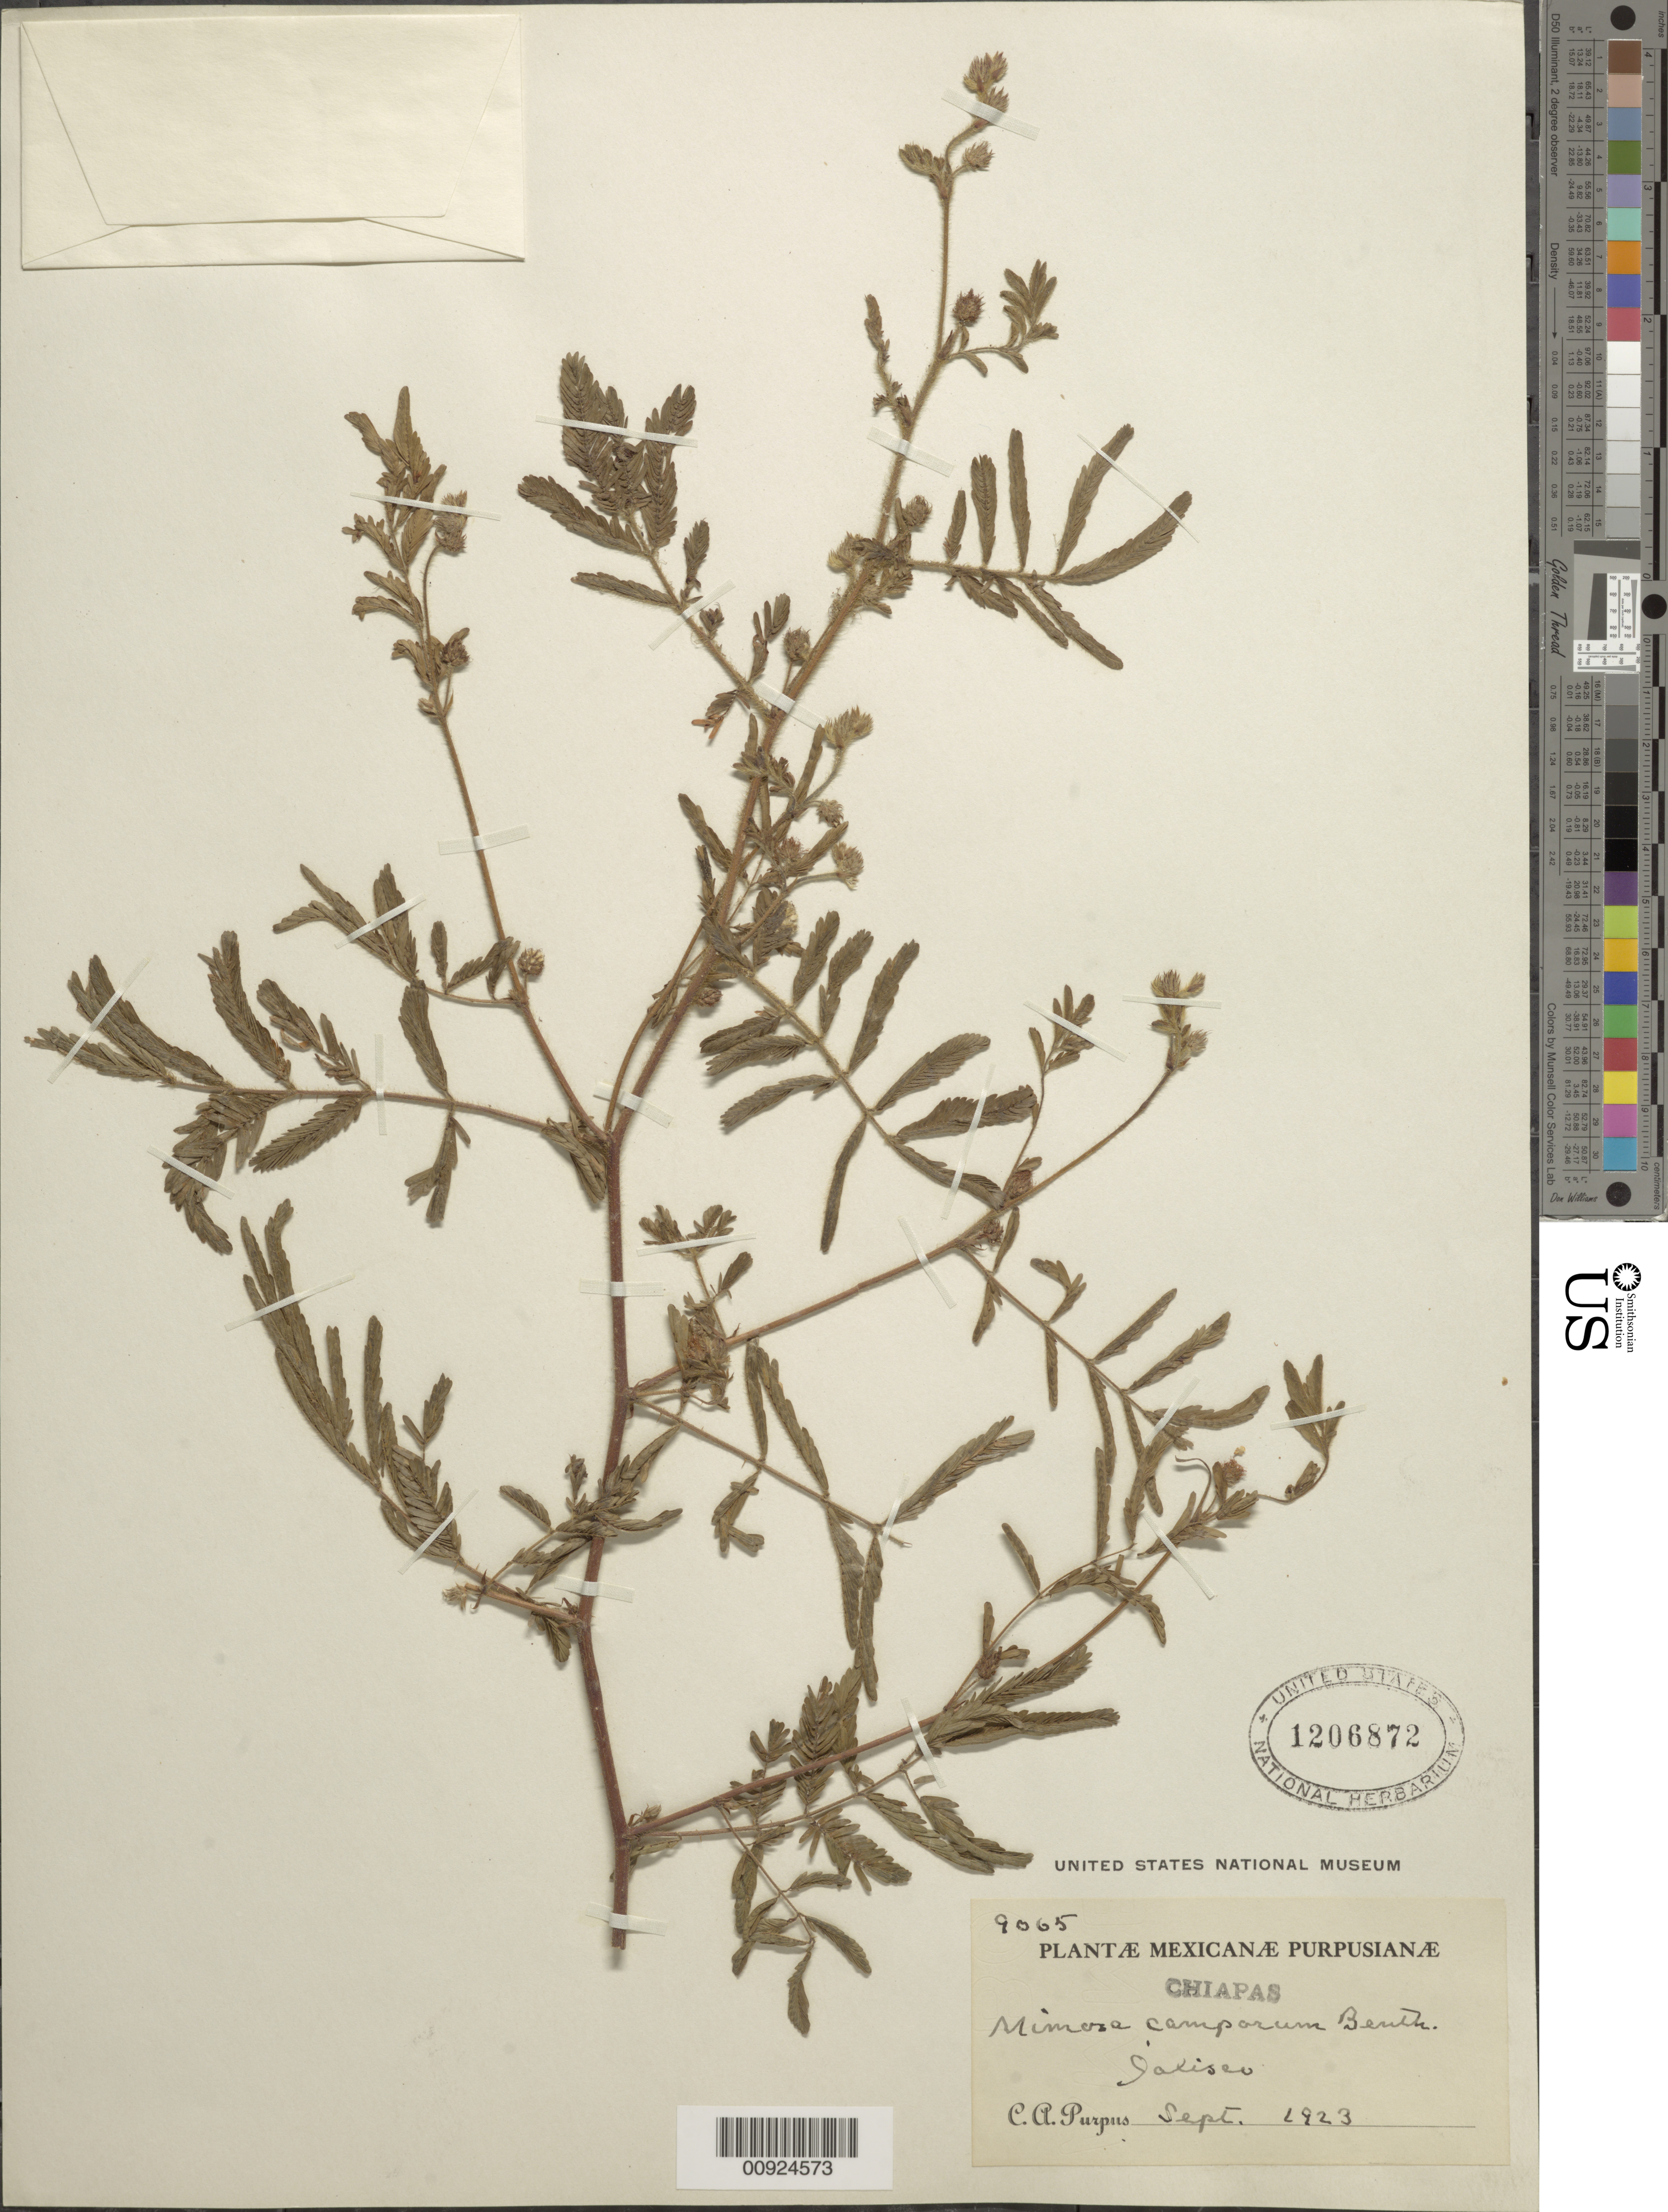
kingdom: Plantae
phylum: Tracheophyta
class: Magnoliopsida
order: Fabales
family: Fabaceae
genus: Mimosa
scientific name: Mimosa camporum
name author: Benth.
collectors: C. A. Purpus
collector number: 9065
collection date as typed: Sep 1923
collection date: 1923-09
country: Mexico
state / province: Chiapas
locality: Jalisco, Chiapas.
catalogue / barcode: US 1206872